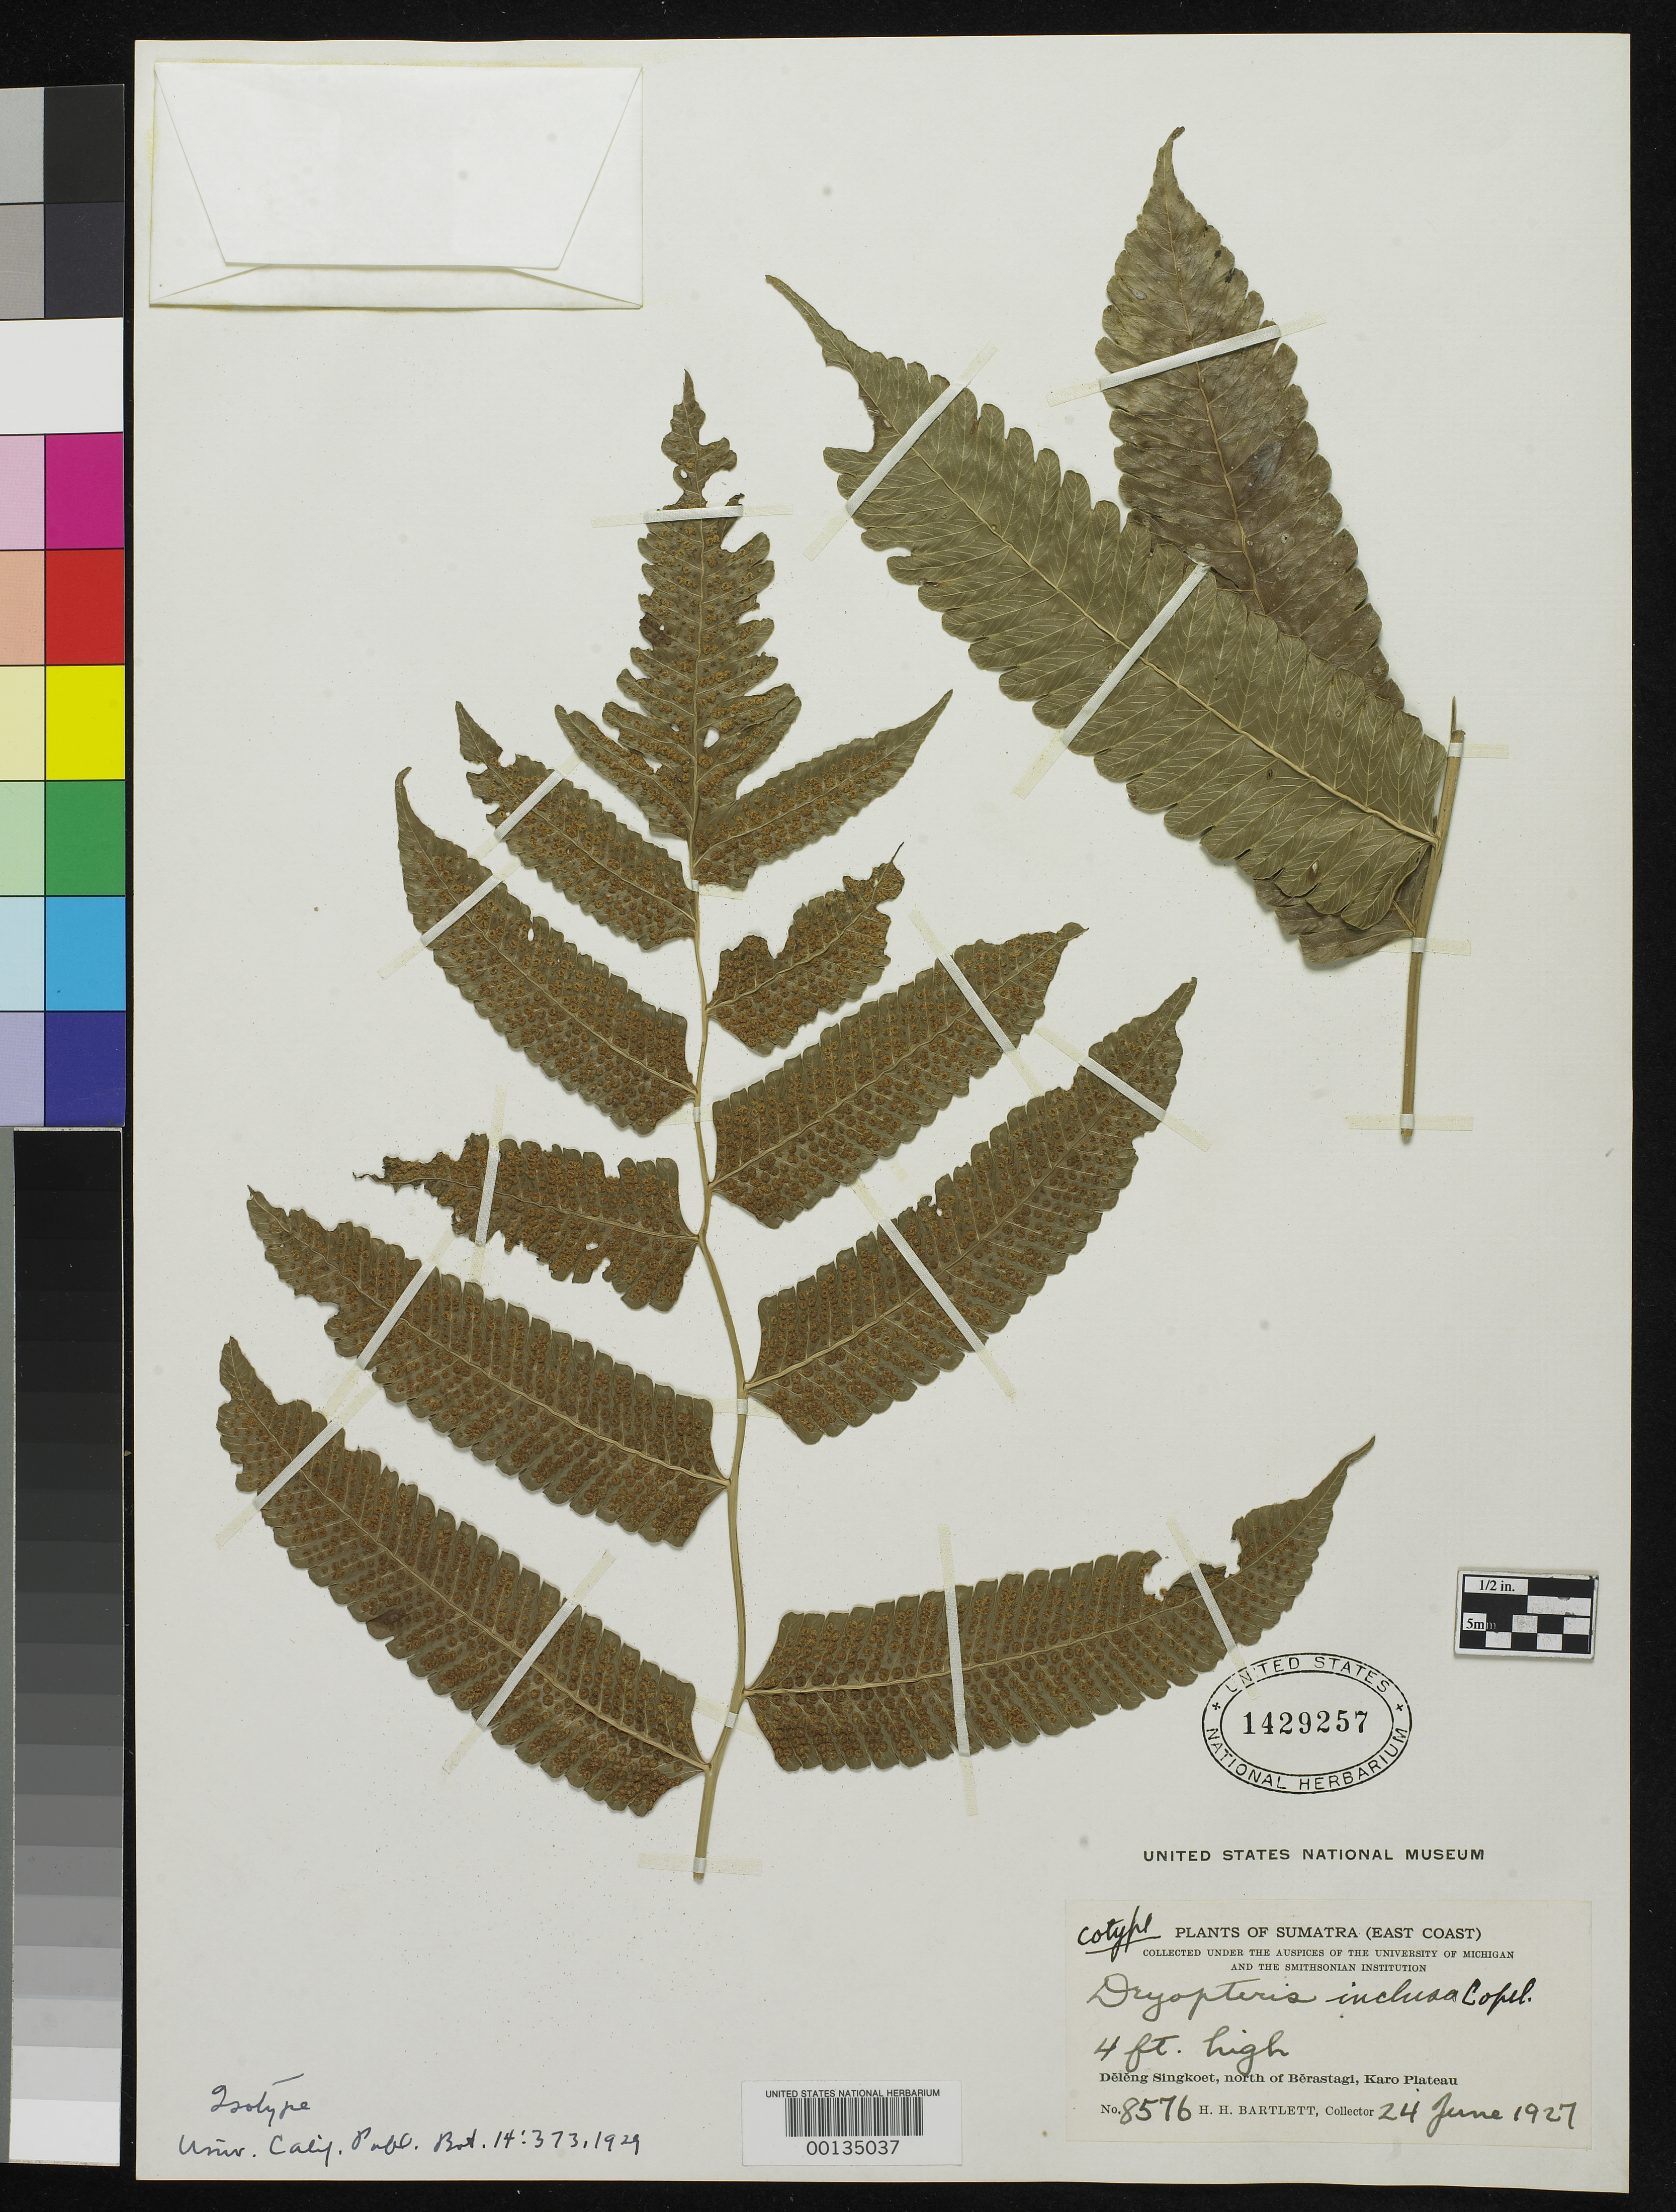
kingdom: Plantae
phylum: Tracheophyta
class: Polypodiopsida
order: Polypodiales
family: Dryopteridaceae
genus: Dryopteris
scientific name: Dryopteris inclusa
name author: Copel.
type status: Isotype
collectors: H. H. Bartlett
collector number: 8576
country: Indonesia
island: Sumatra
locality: East coast of island.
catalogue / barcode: US 1429257